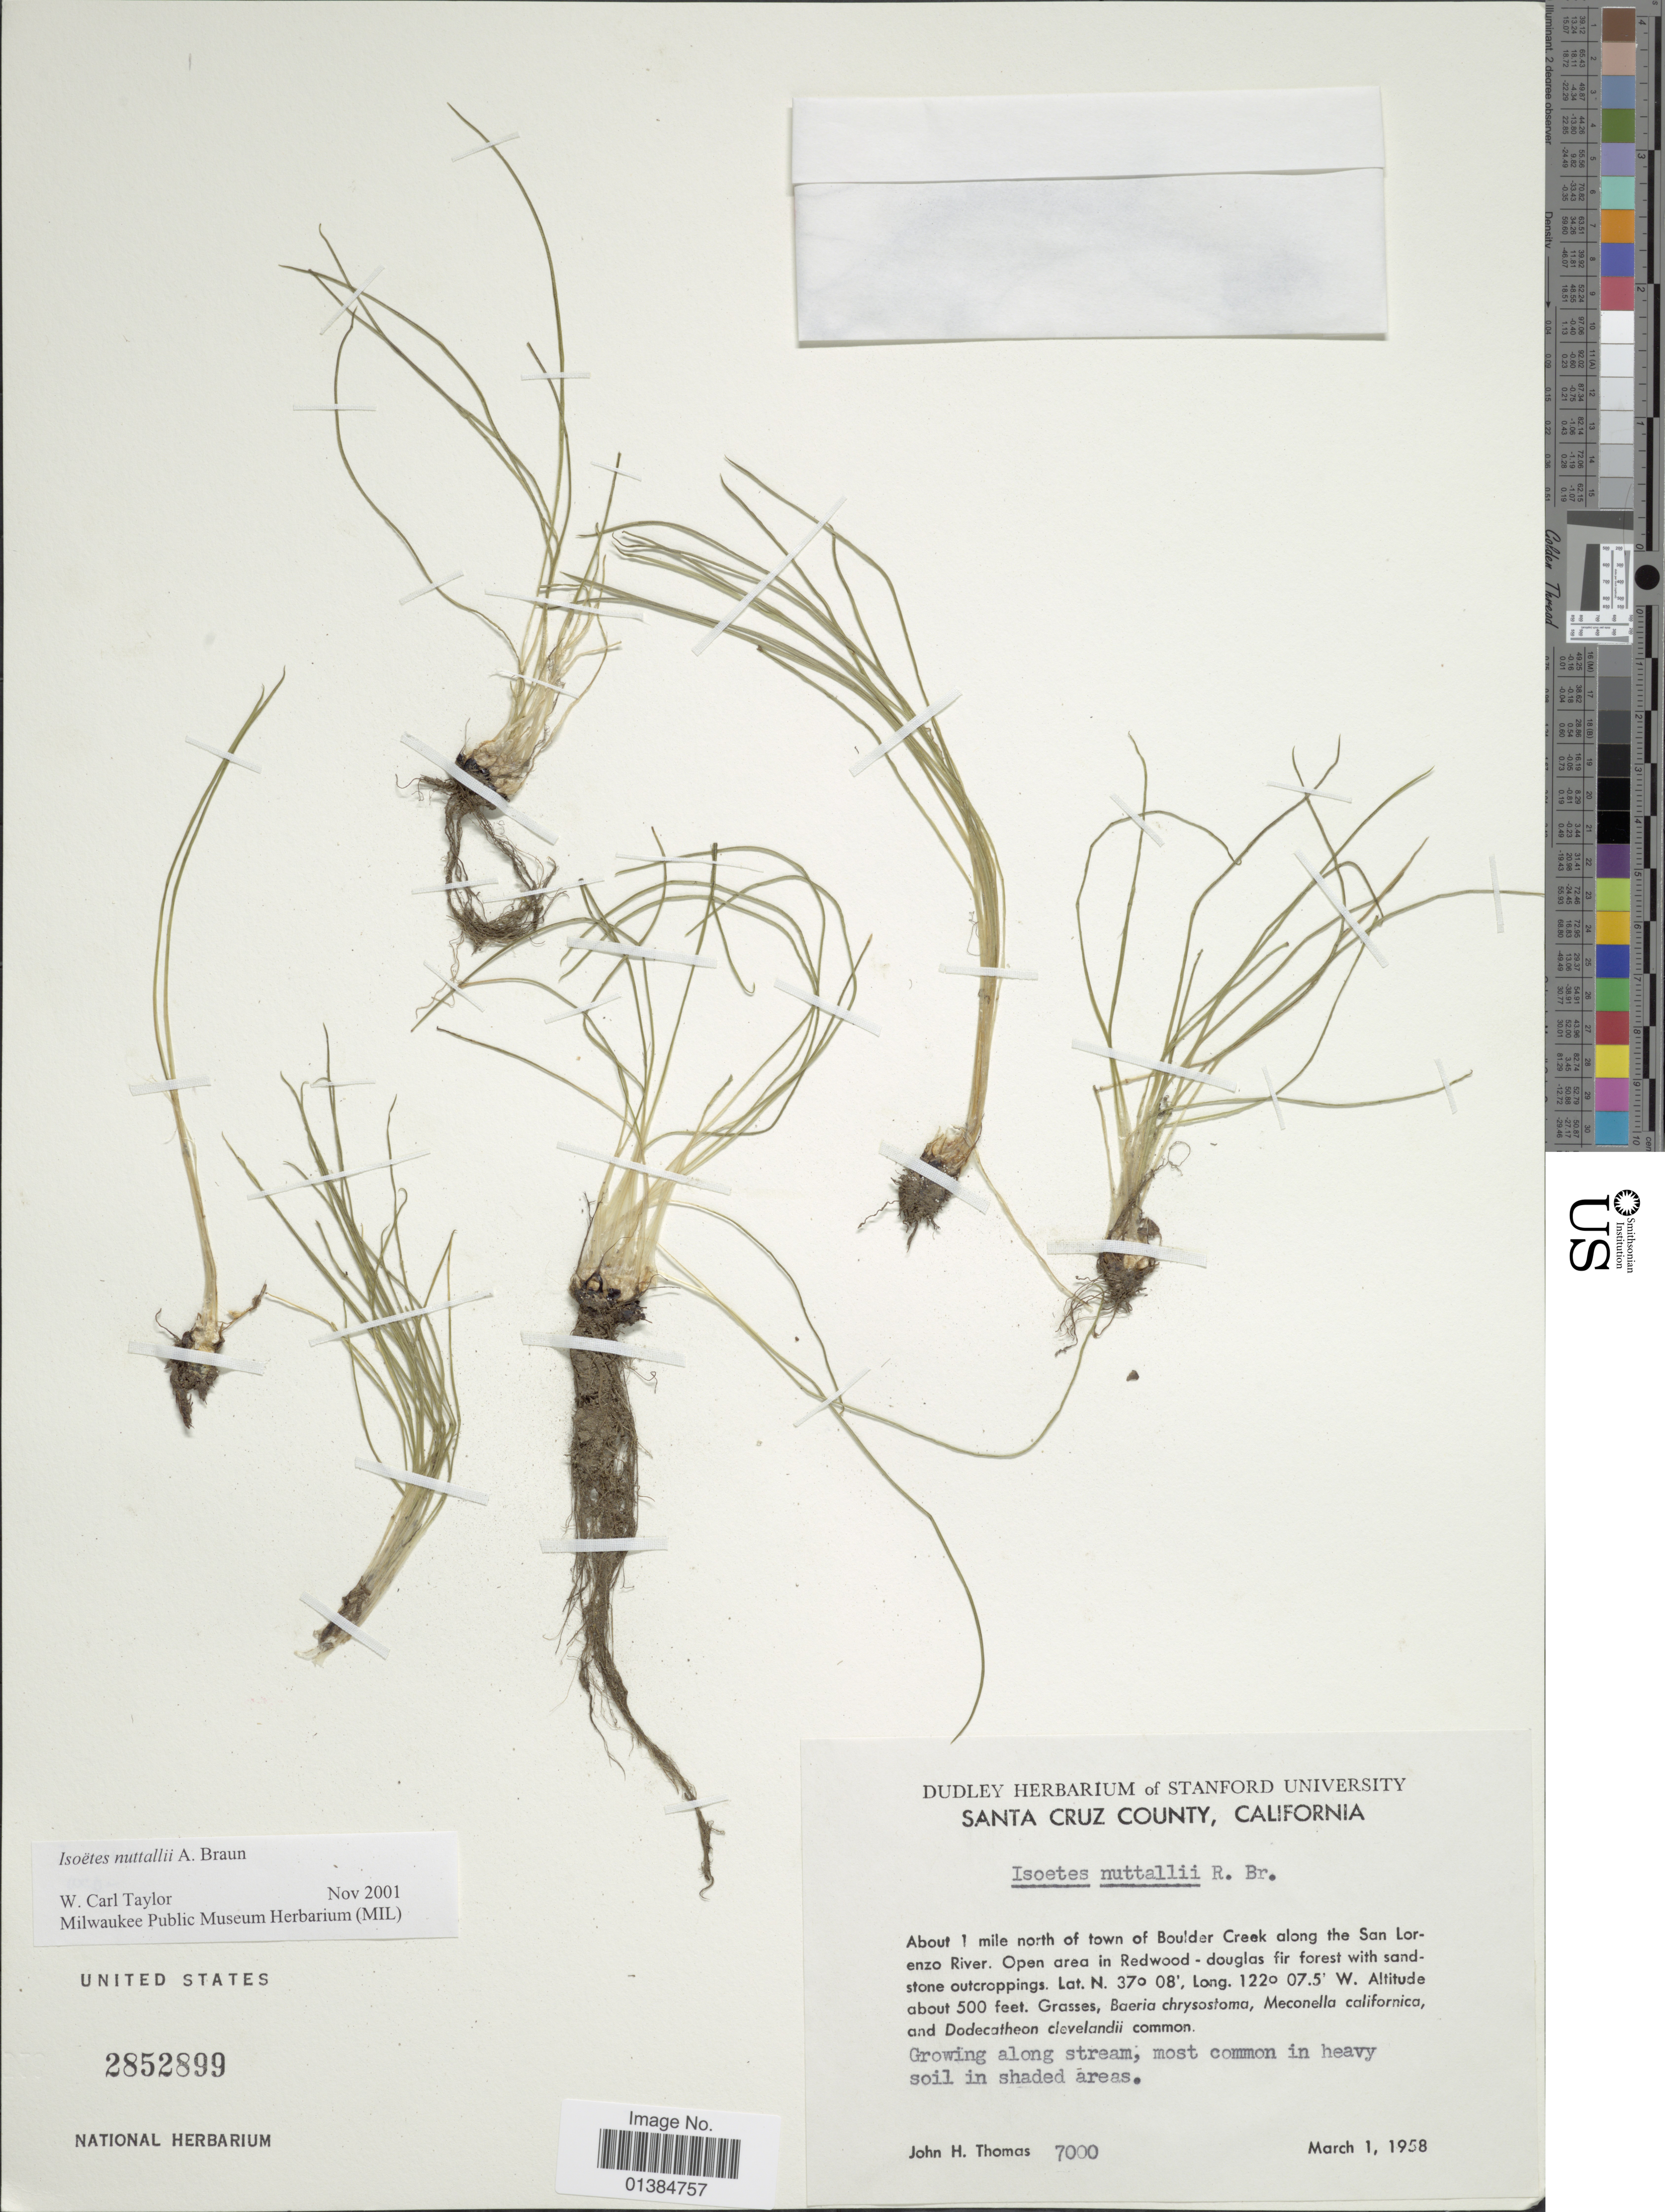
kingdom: Plantae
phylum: Tracheophyta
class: Lycopodiopsida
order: Isoetales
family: Isoetaceae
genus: Isoetes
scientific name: Isoetes nuttallii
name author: A. Braun ex Engelm.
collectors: J. H. Thomas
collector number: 7000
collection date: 1958-03-01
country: United States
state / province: California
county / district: Santa Cruz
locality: Santa Cruz County. About 1 mile north of town of Boulder Creek along the San Lorenzo River.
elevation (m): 152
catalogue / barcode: US 2852899